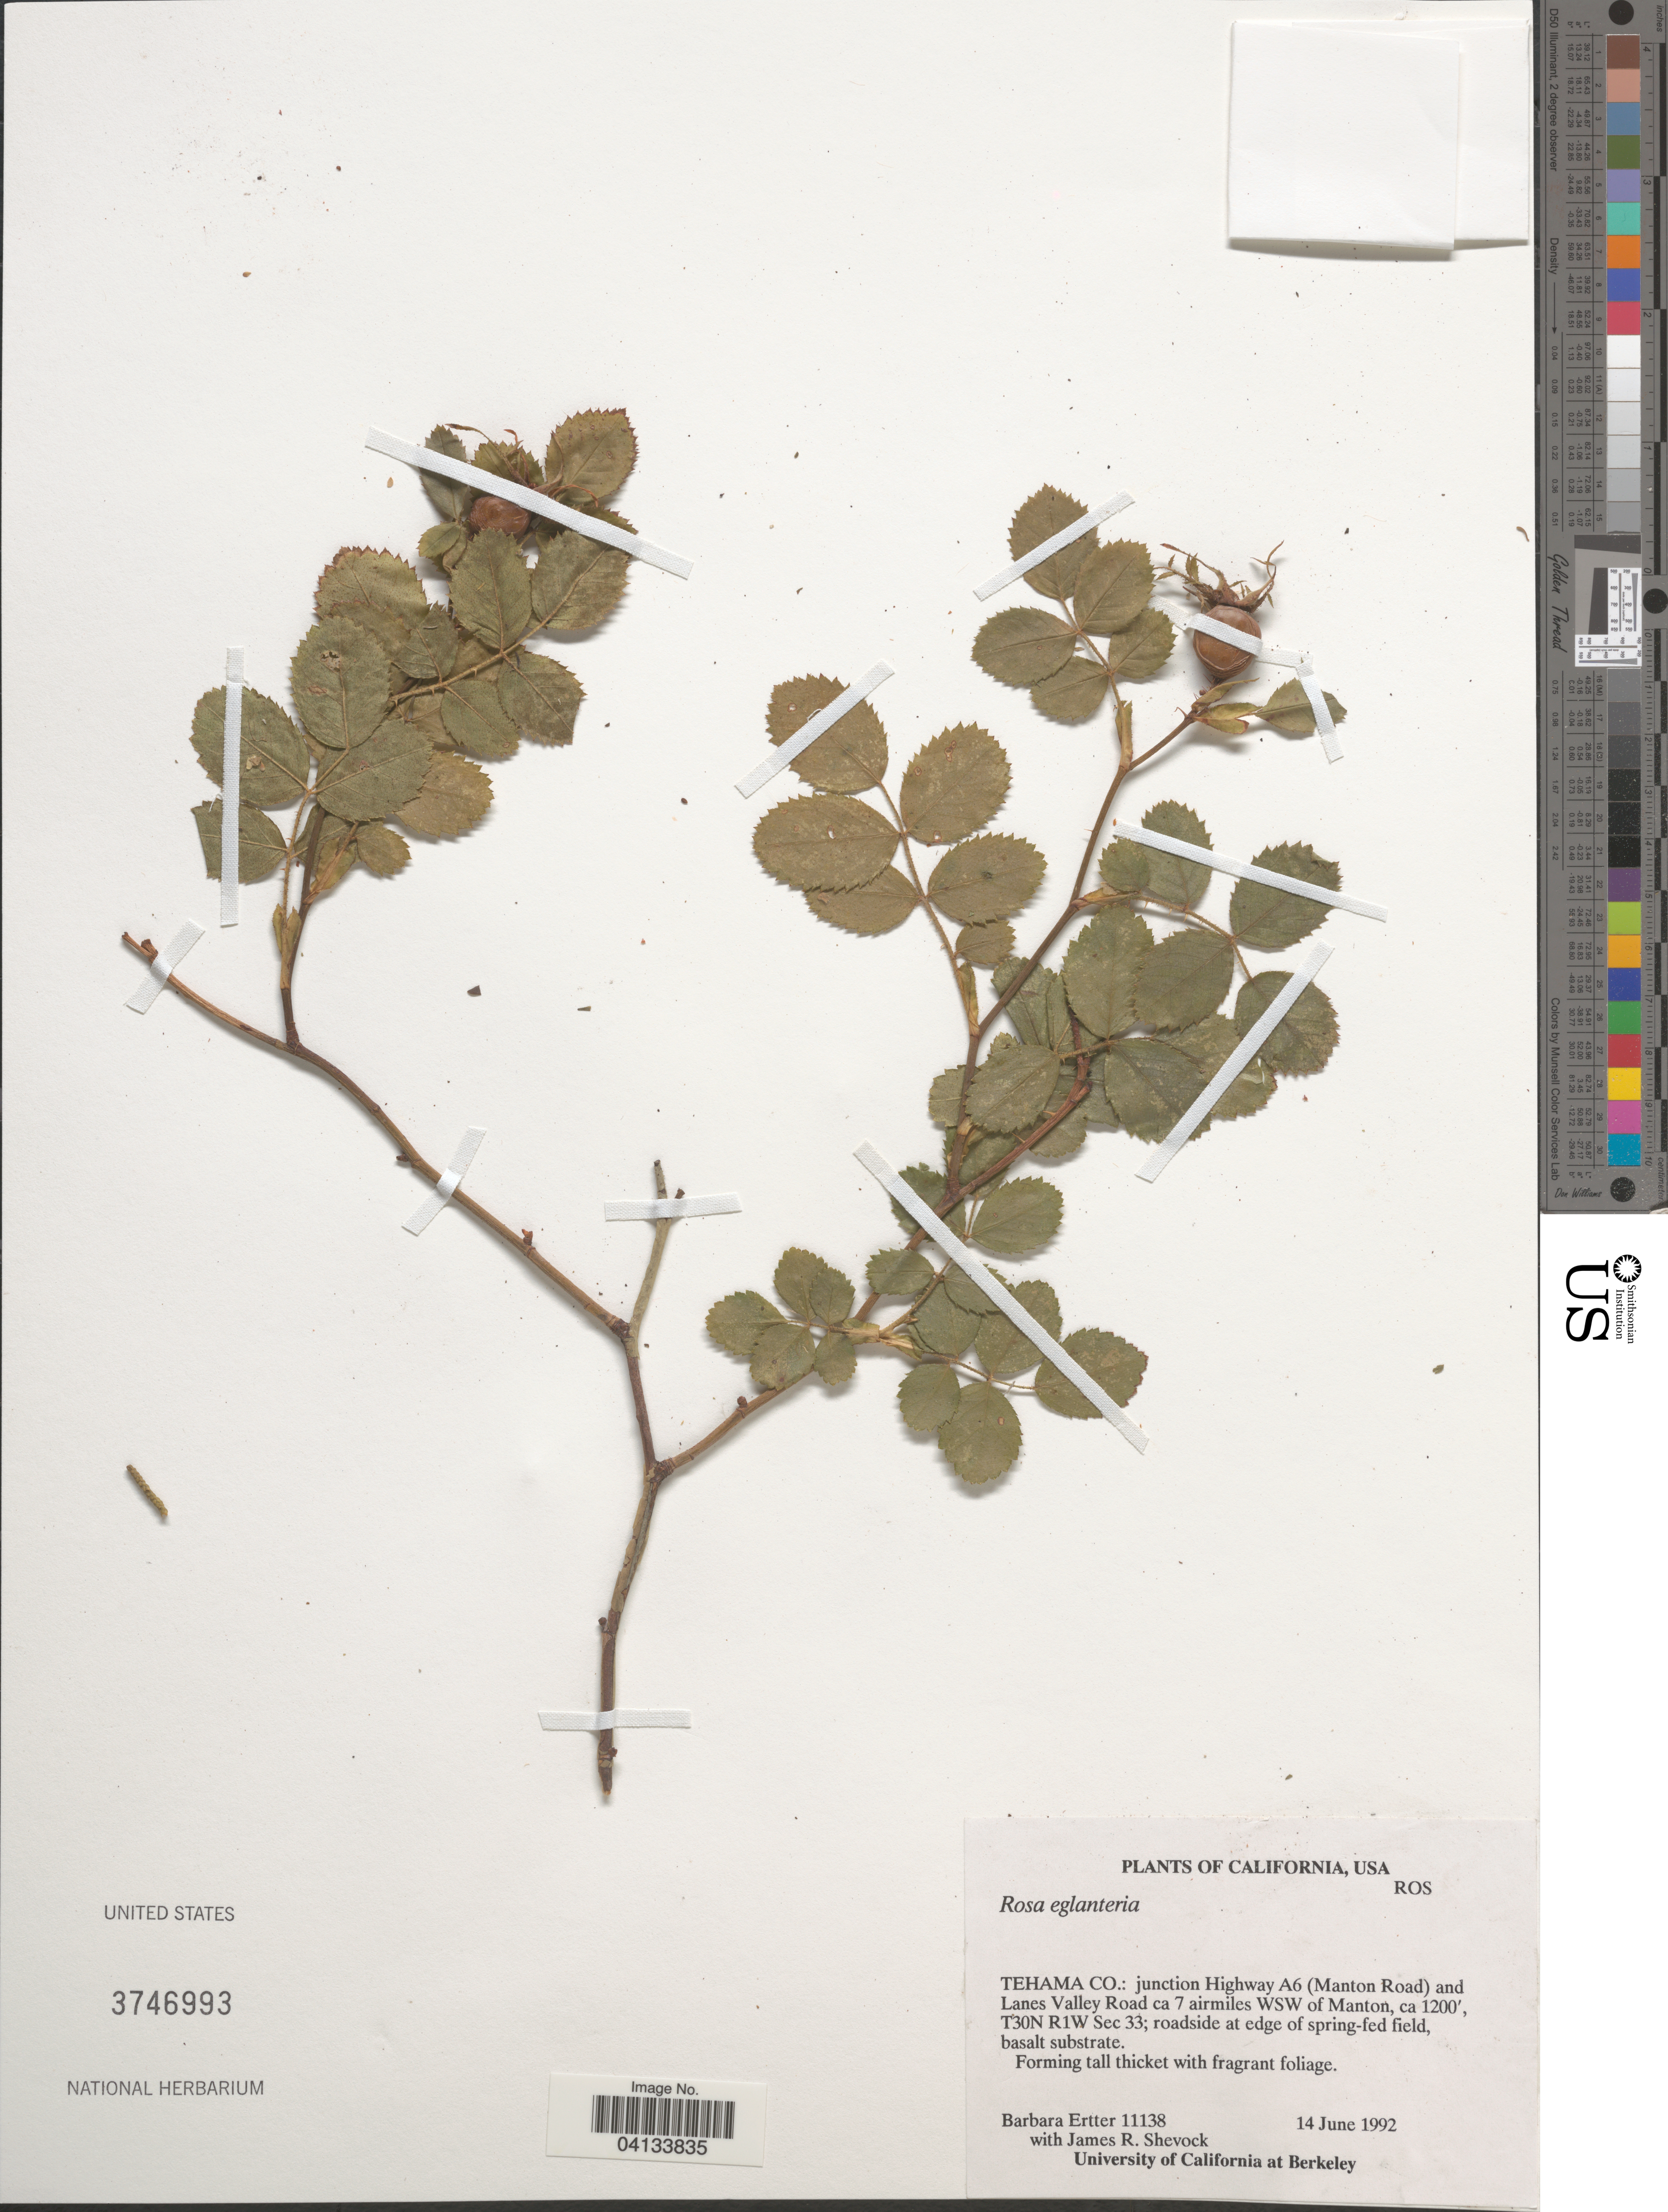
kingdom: Plantae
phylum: Tracheophyta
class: Magnoliopsida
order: Rosales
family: Rosaceae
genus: Rosa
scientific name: Rosa eglanteria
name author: L.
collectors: B. Ertter & J. R. Shevock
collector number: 11138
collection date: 1992-06-14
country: United States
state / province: California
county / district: Tehama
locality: Tehama Co.: junction Highway A6 (Manton Road) and Lanes Valley Road ca 7 airmiles WSW of Manton, T30N R1W Sec 33.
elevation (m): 366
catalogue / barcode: US 3746993